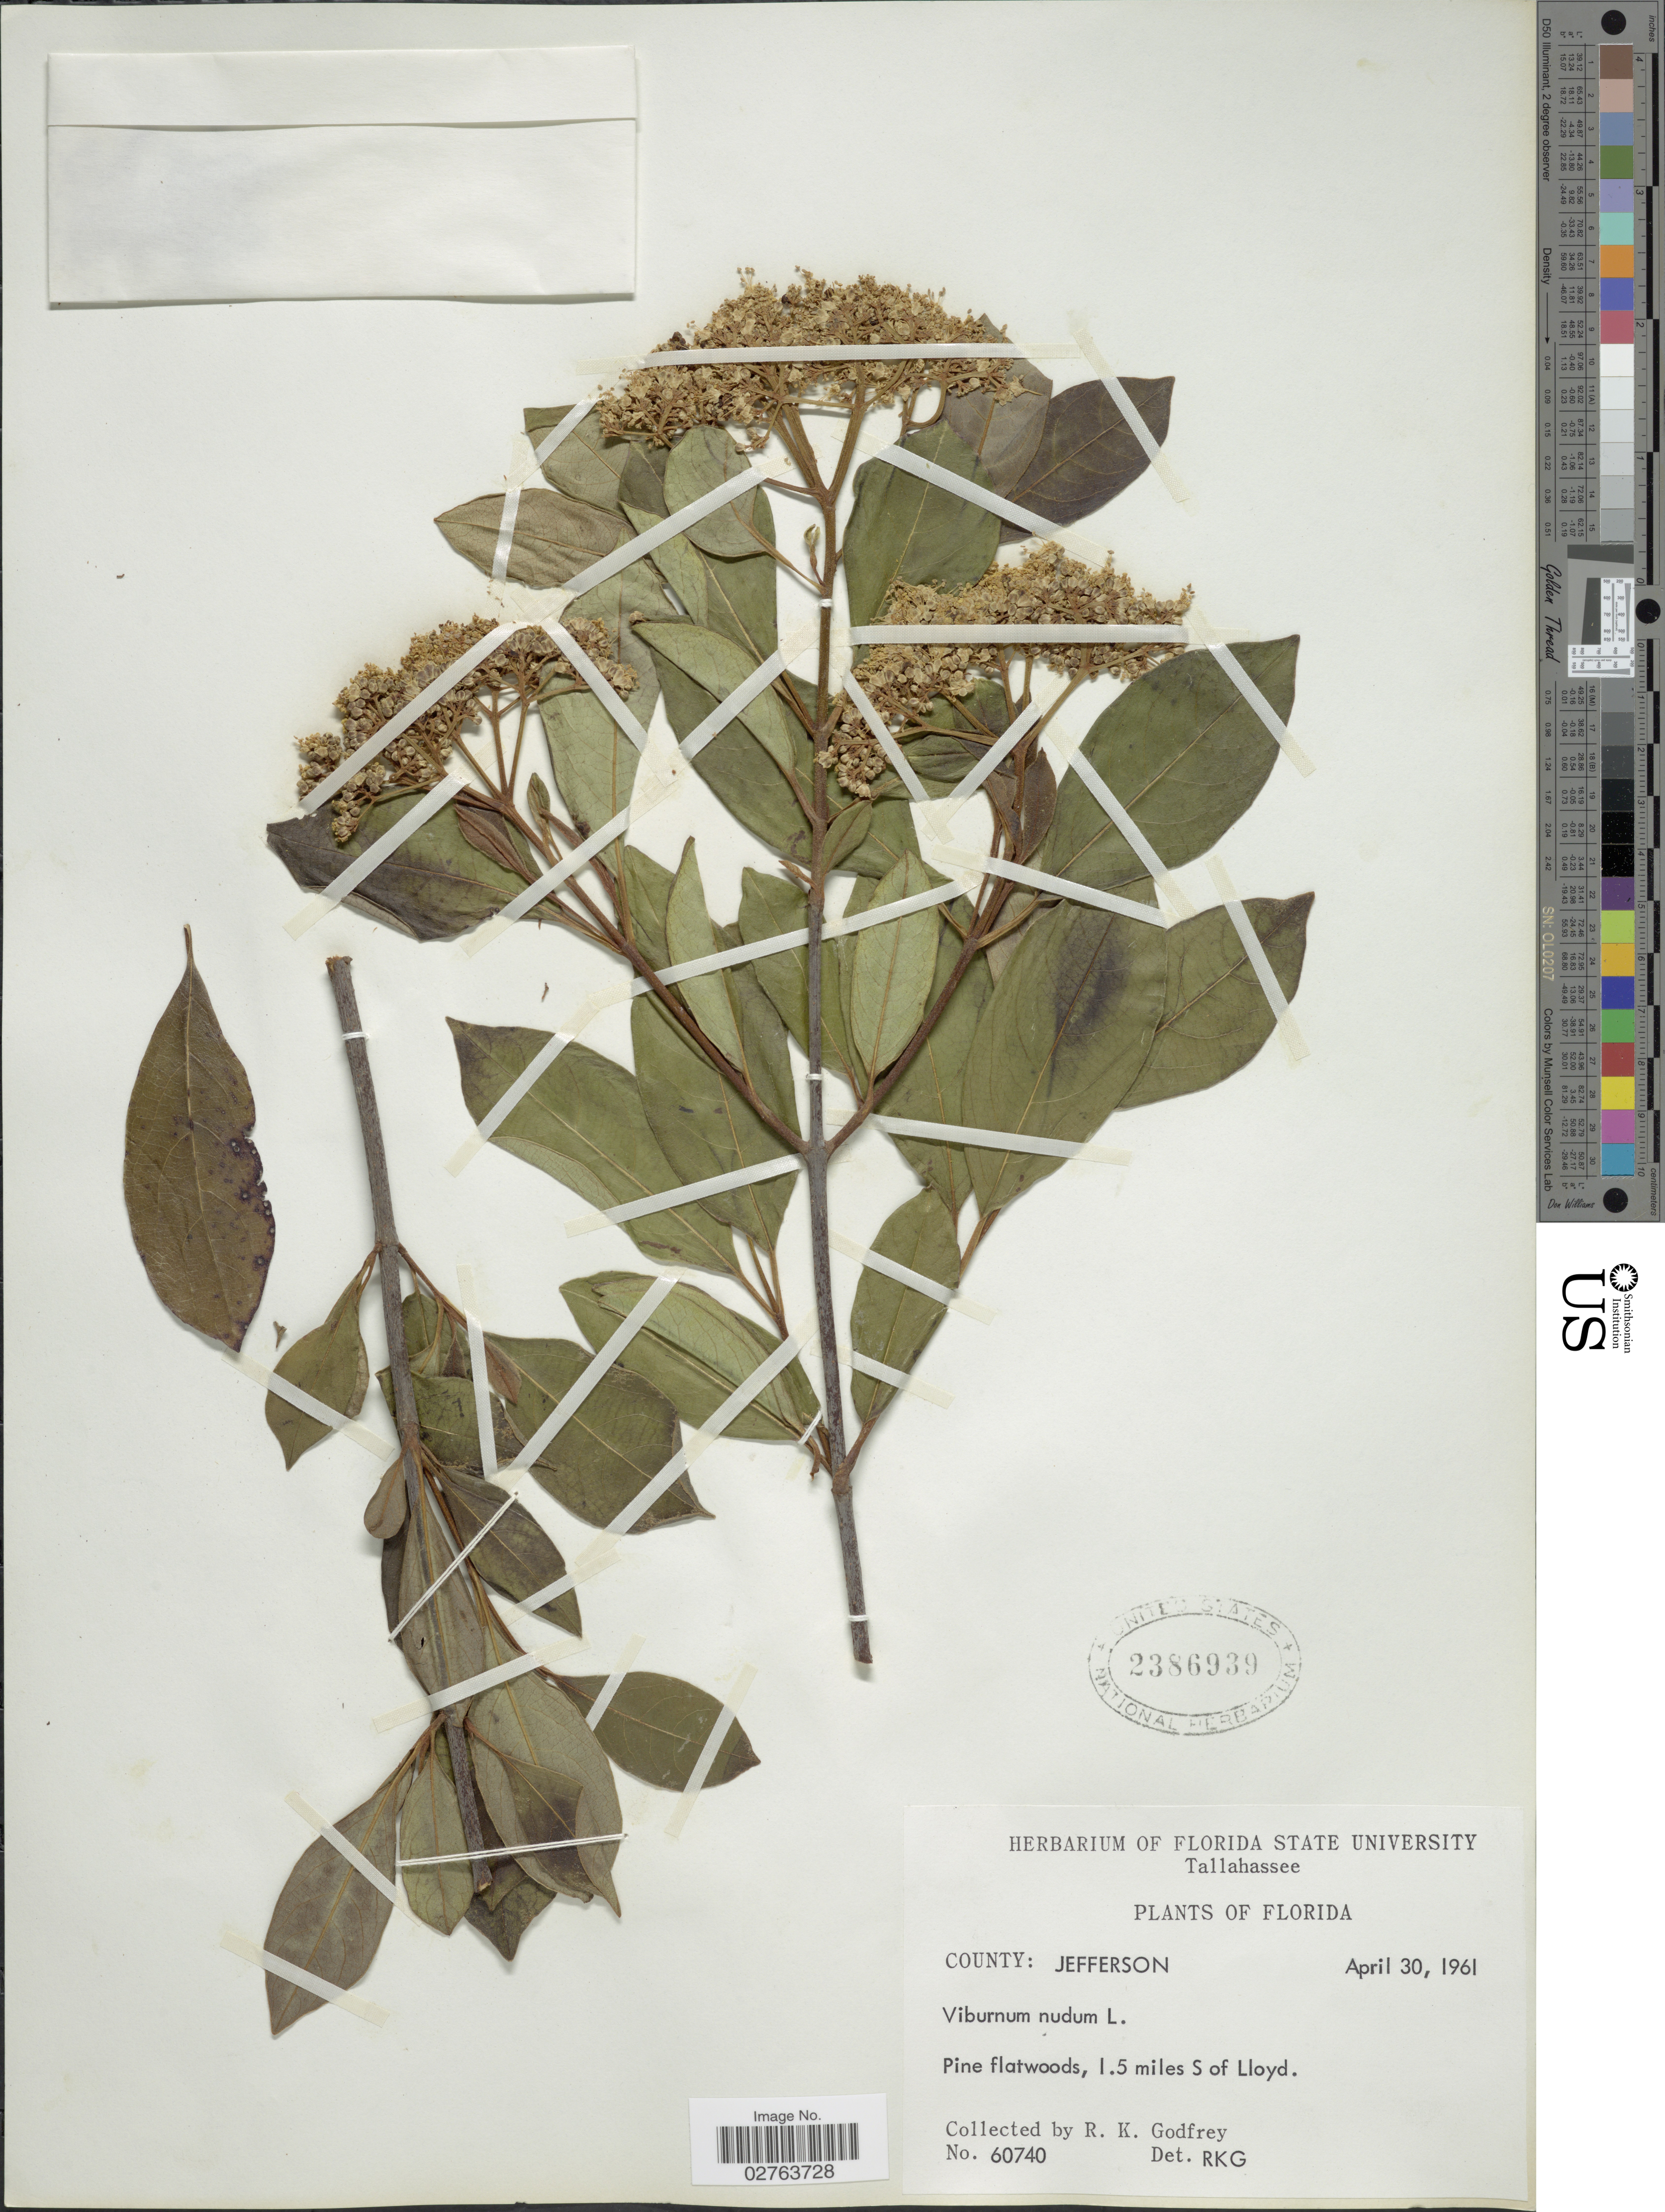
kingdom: Plantae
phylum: Tracheophyta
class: Magnoliopsida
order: Dipsacales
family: Viburnaceae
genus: Viburnum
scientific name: Viburnum nudum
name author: L.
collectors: R. K. Godfrey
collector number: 60740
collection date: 1961-04-30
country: United States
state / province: Florida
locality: County: Jefferson. Pine flatwoods, 1.5 miles S of Lloyd.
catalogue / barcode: US 2386939